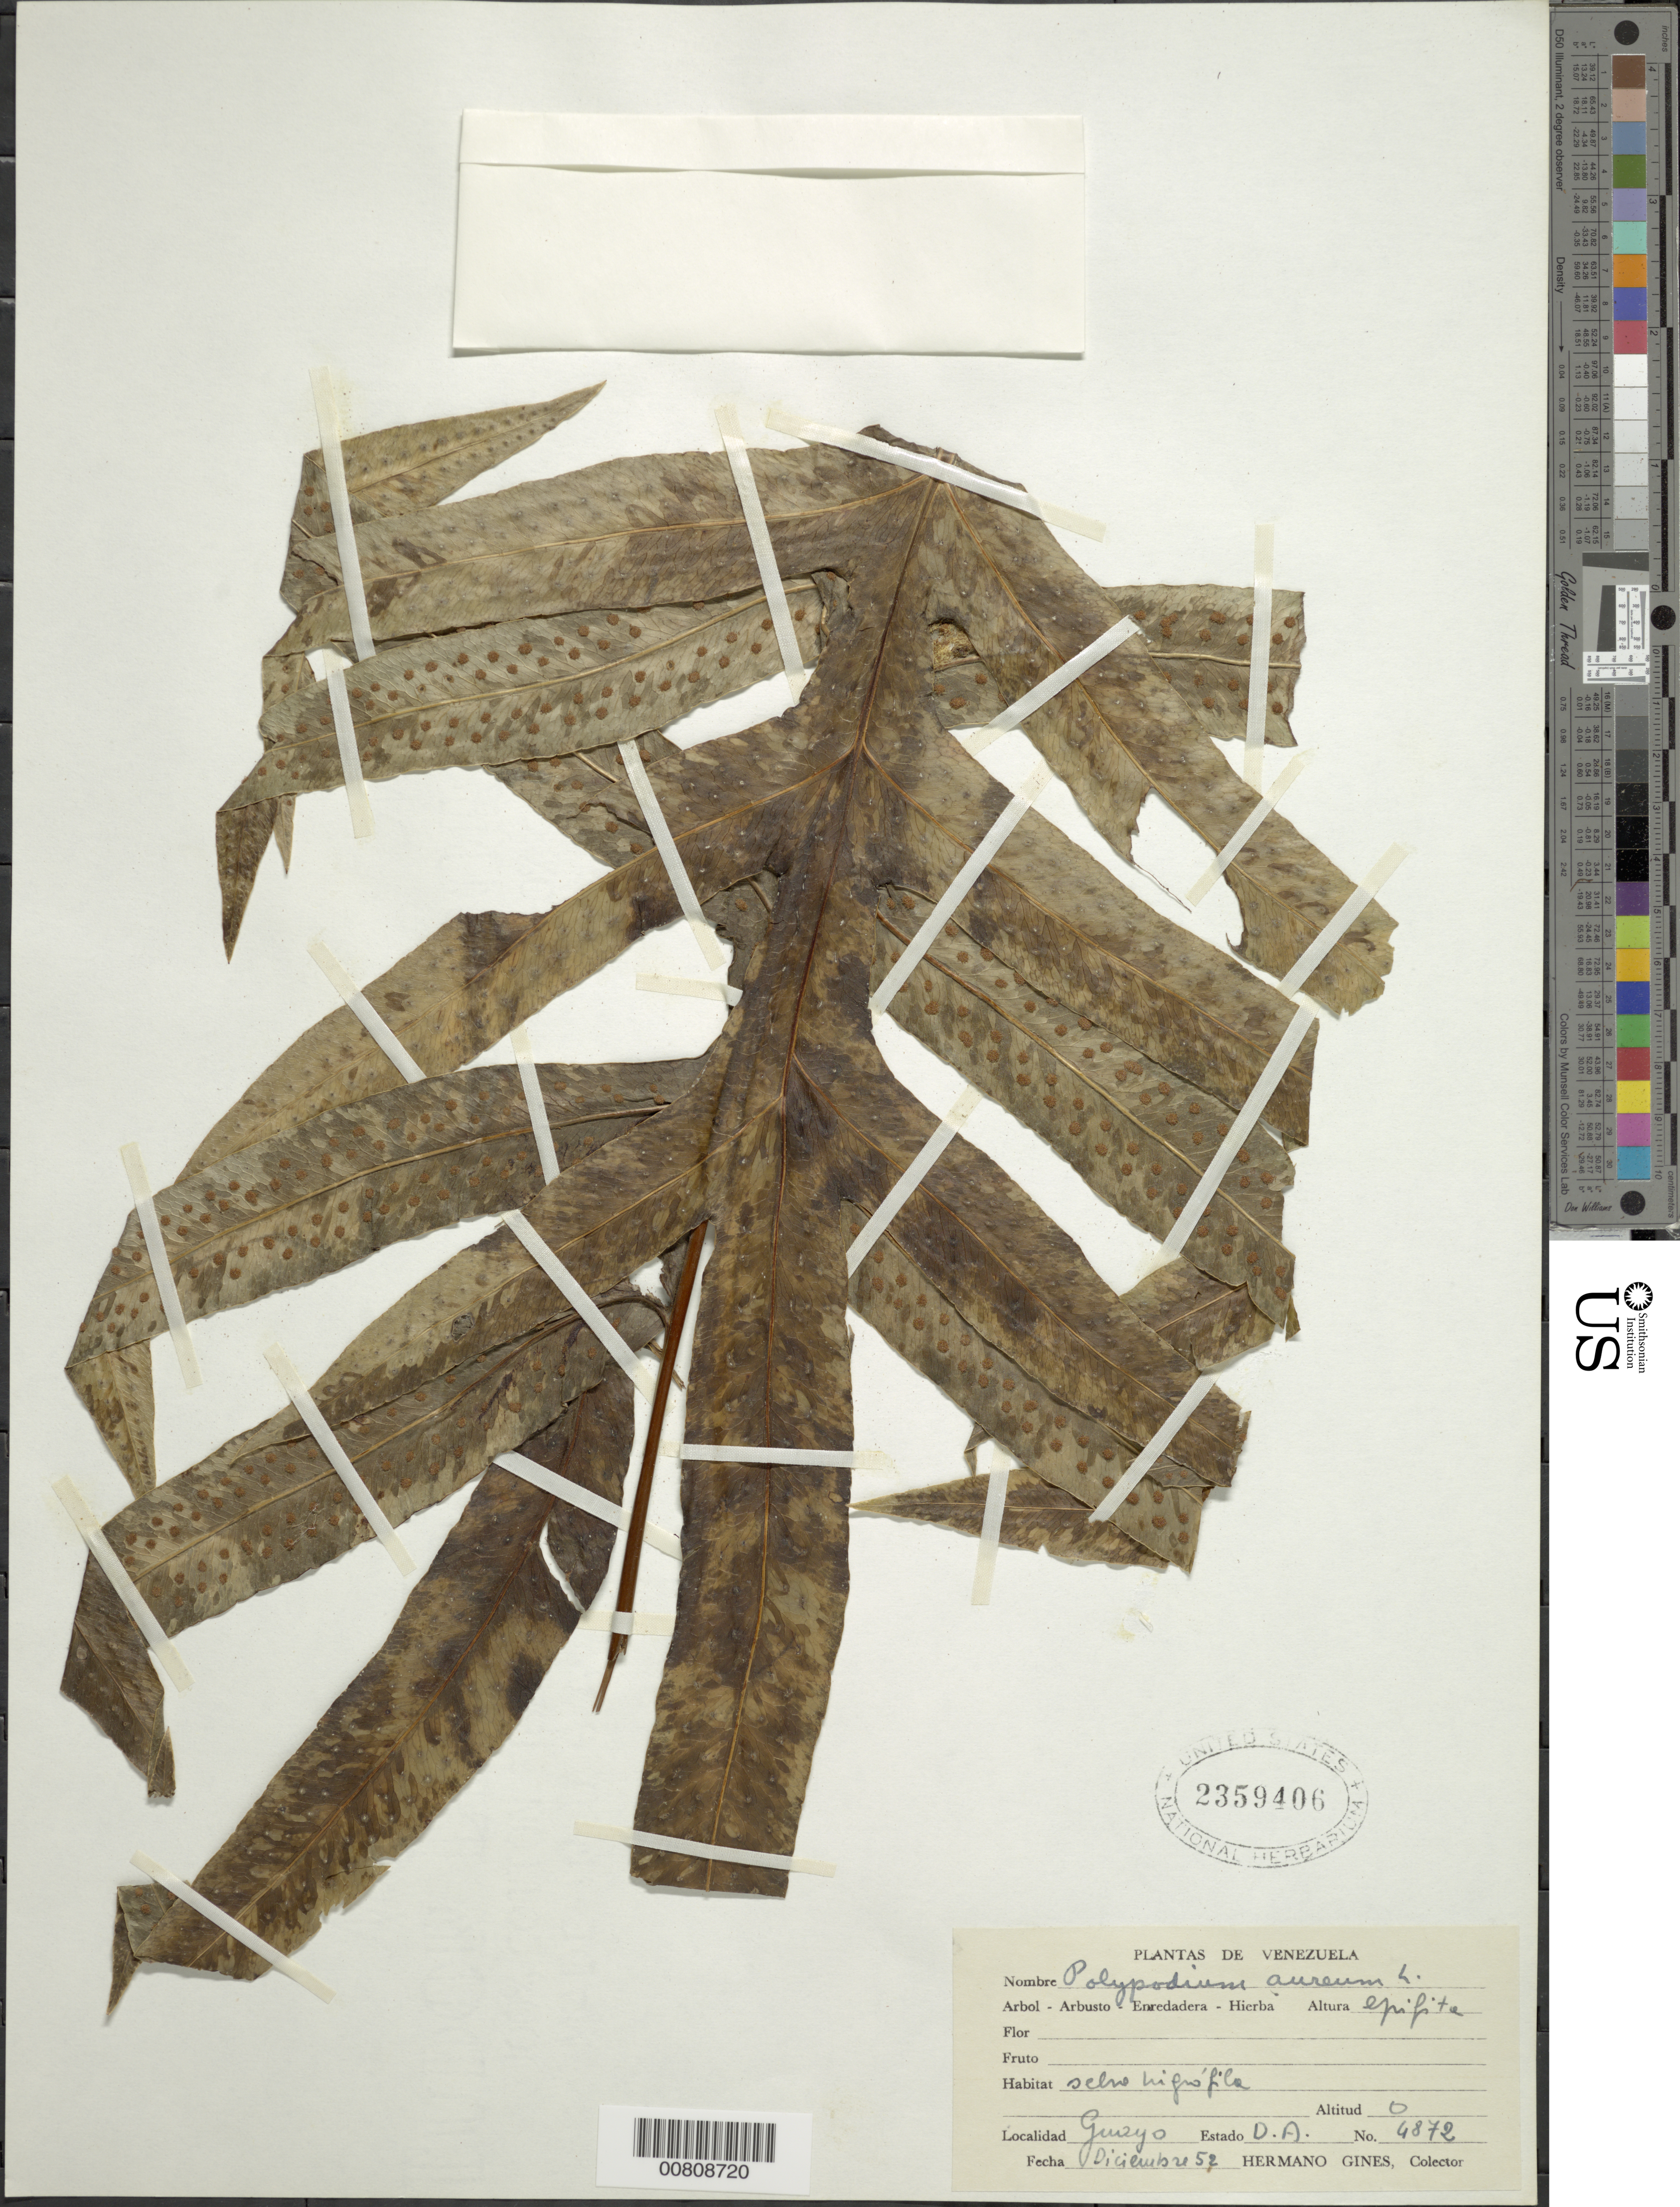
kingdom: Plantae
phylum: Tracheophyta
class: Polypodiopsida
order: Polypodiales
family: Polypodiaceae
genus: Phlebodium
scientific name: Phlebodium aureum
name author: (L.) J. Sm.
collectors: H. Gines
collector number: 4872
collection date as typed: Dec-52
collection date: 1952-12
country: Venezuela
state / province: Delta Amacuro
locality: Guayo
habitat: Selva higrofila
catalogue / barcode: US 2359406